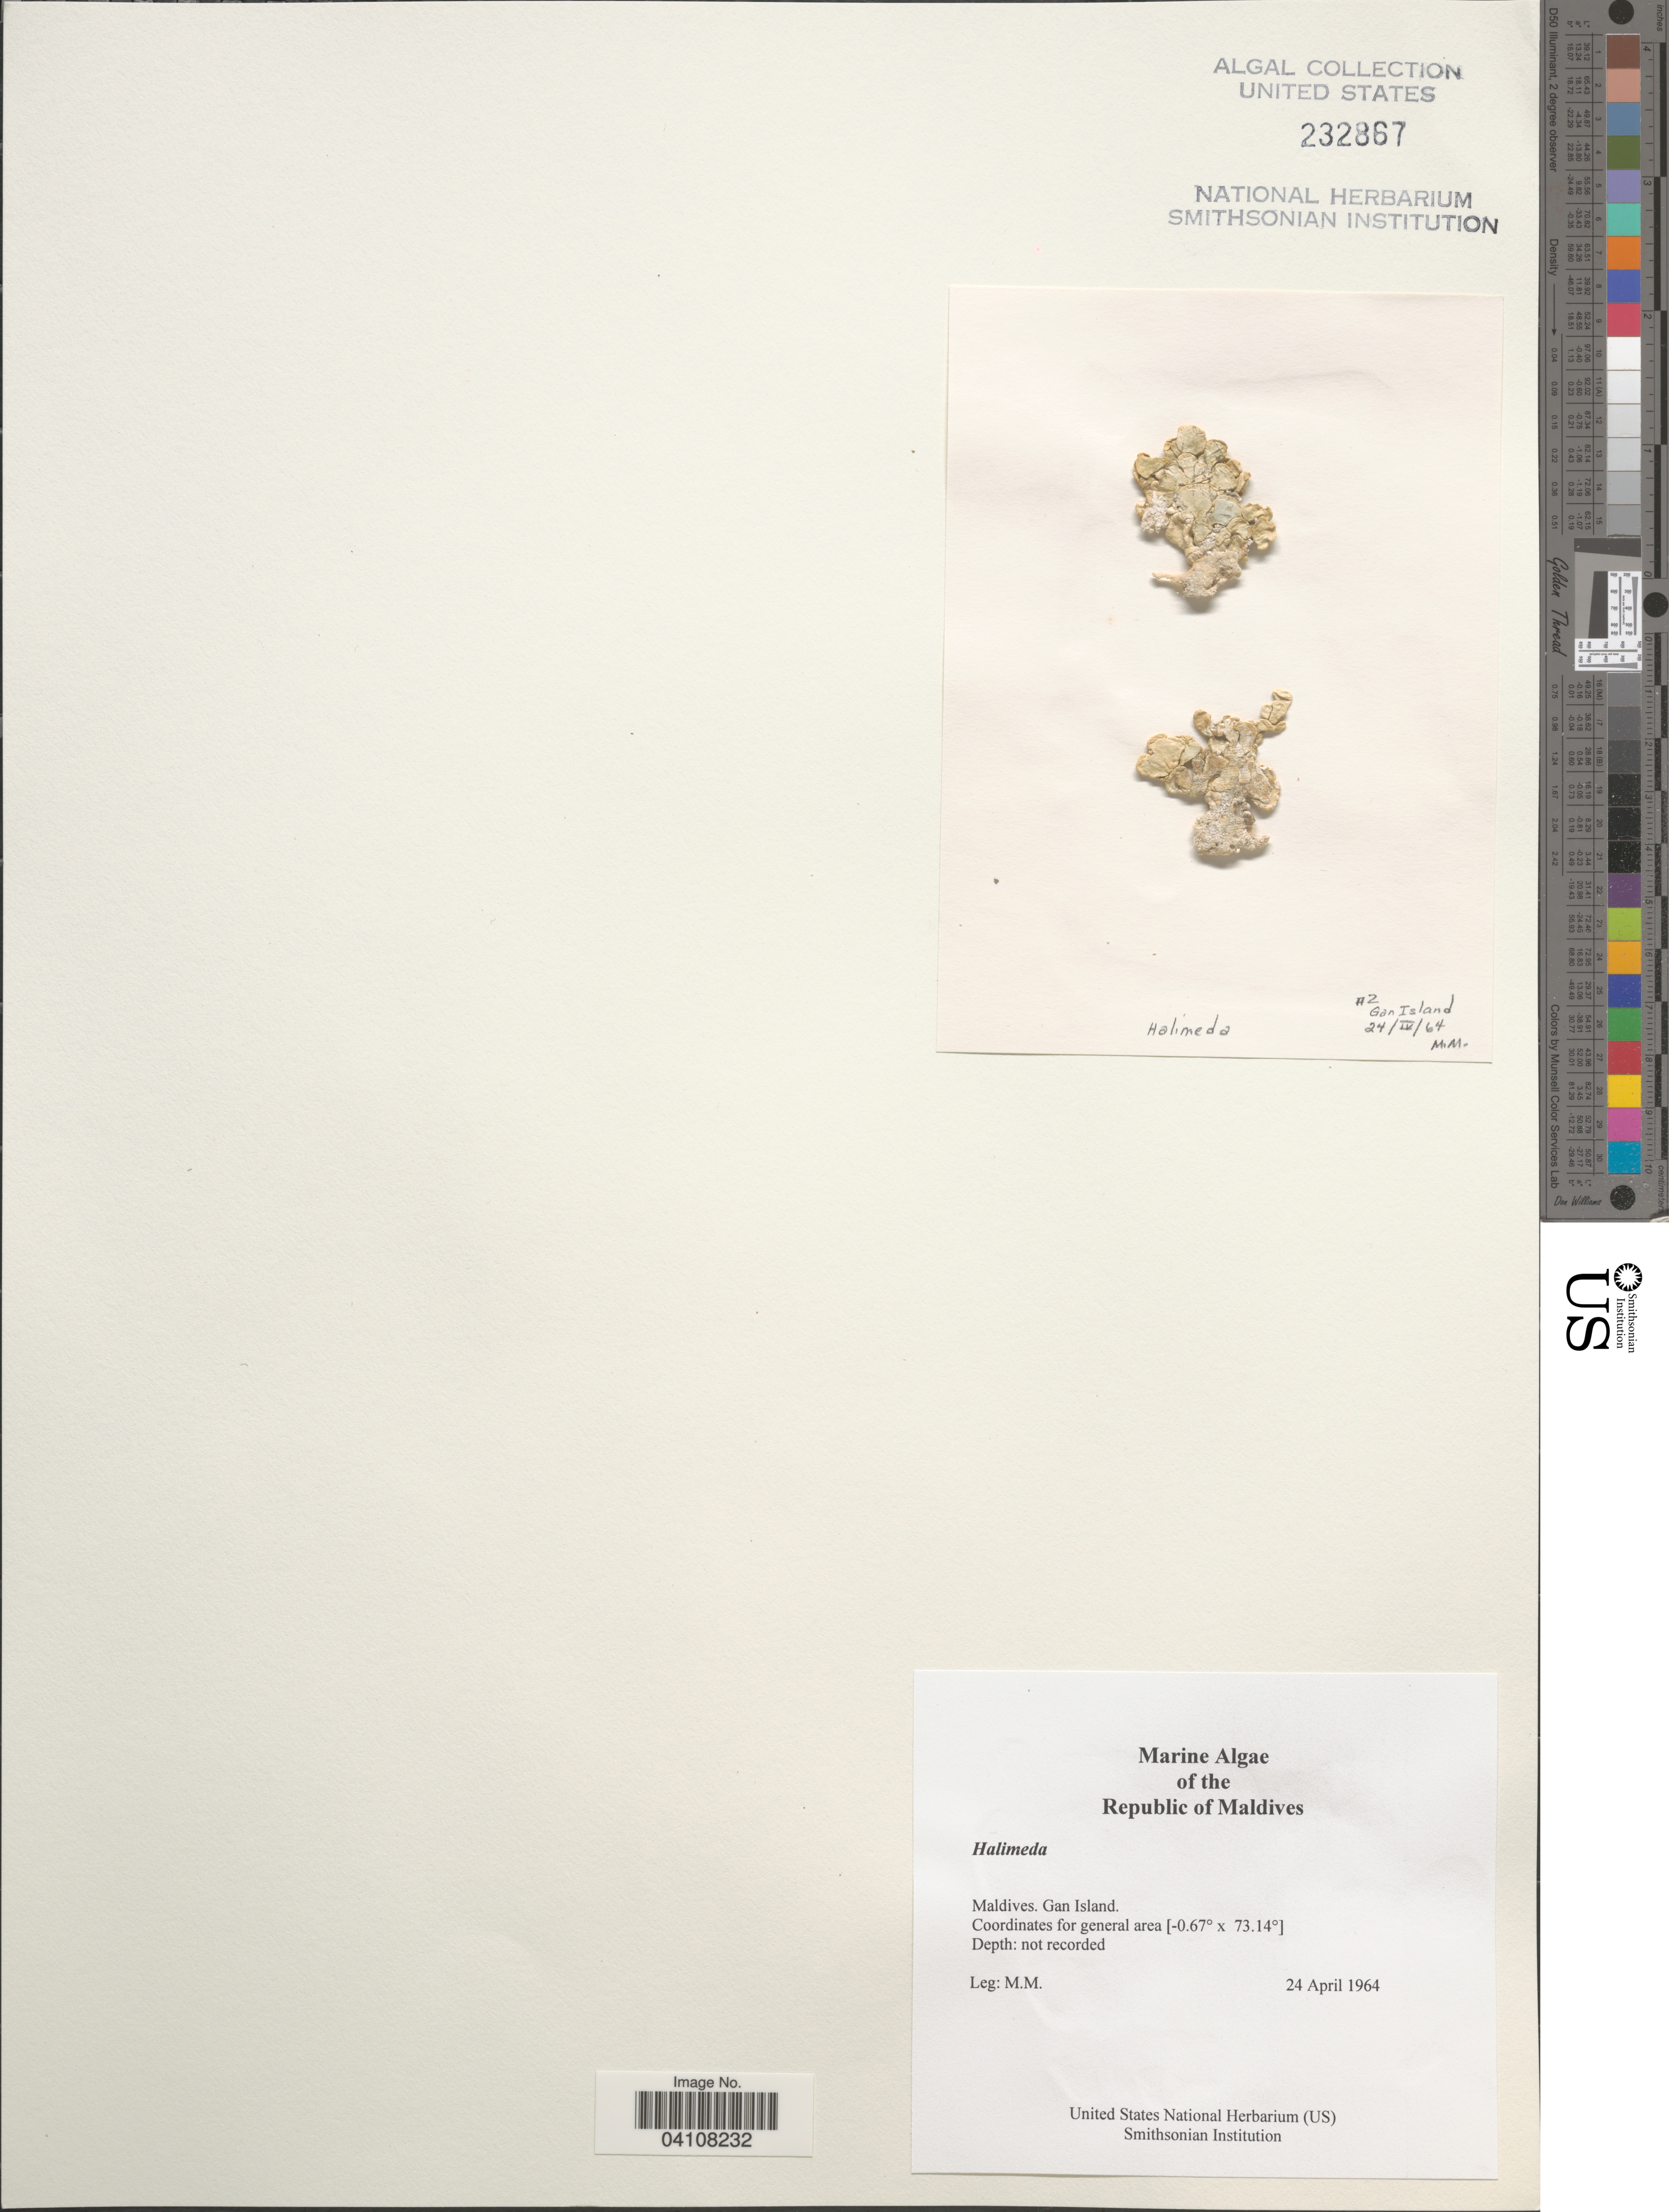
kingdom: Plantae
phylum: Chlorophyta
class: Ulvophyceae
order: Bryopsidales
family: Halimedaceae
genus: Halimeda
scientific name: Halimeda sp.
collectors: M. M.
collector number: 2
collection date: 1964-04-24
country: Maldive Islands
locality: Republic of Maldives. Gan Island.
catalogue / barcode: US 232867